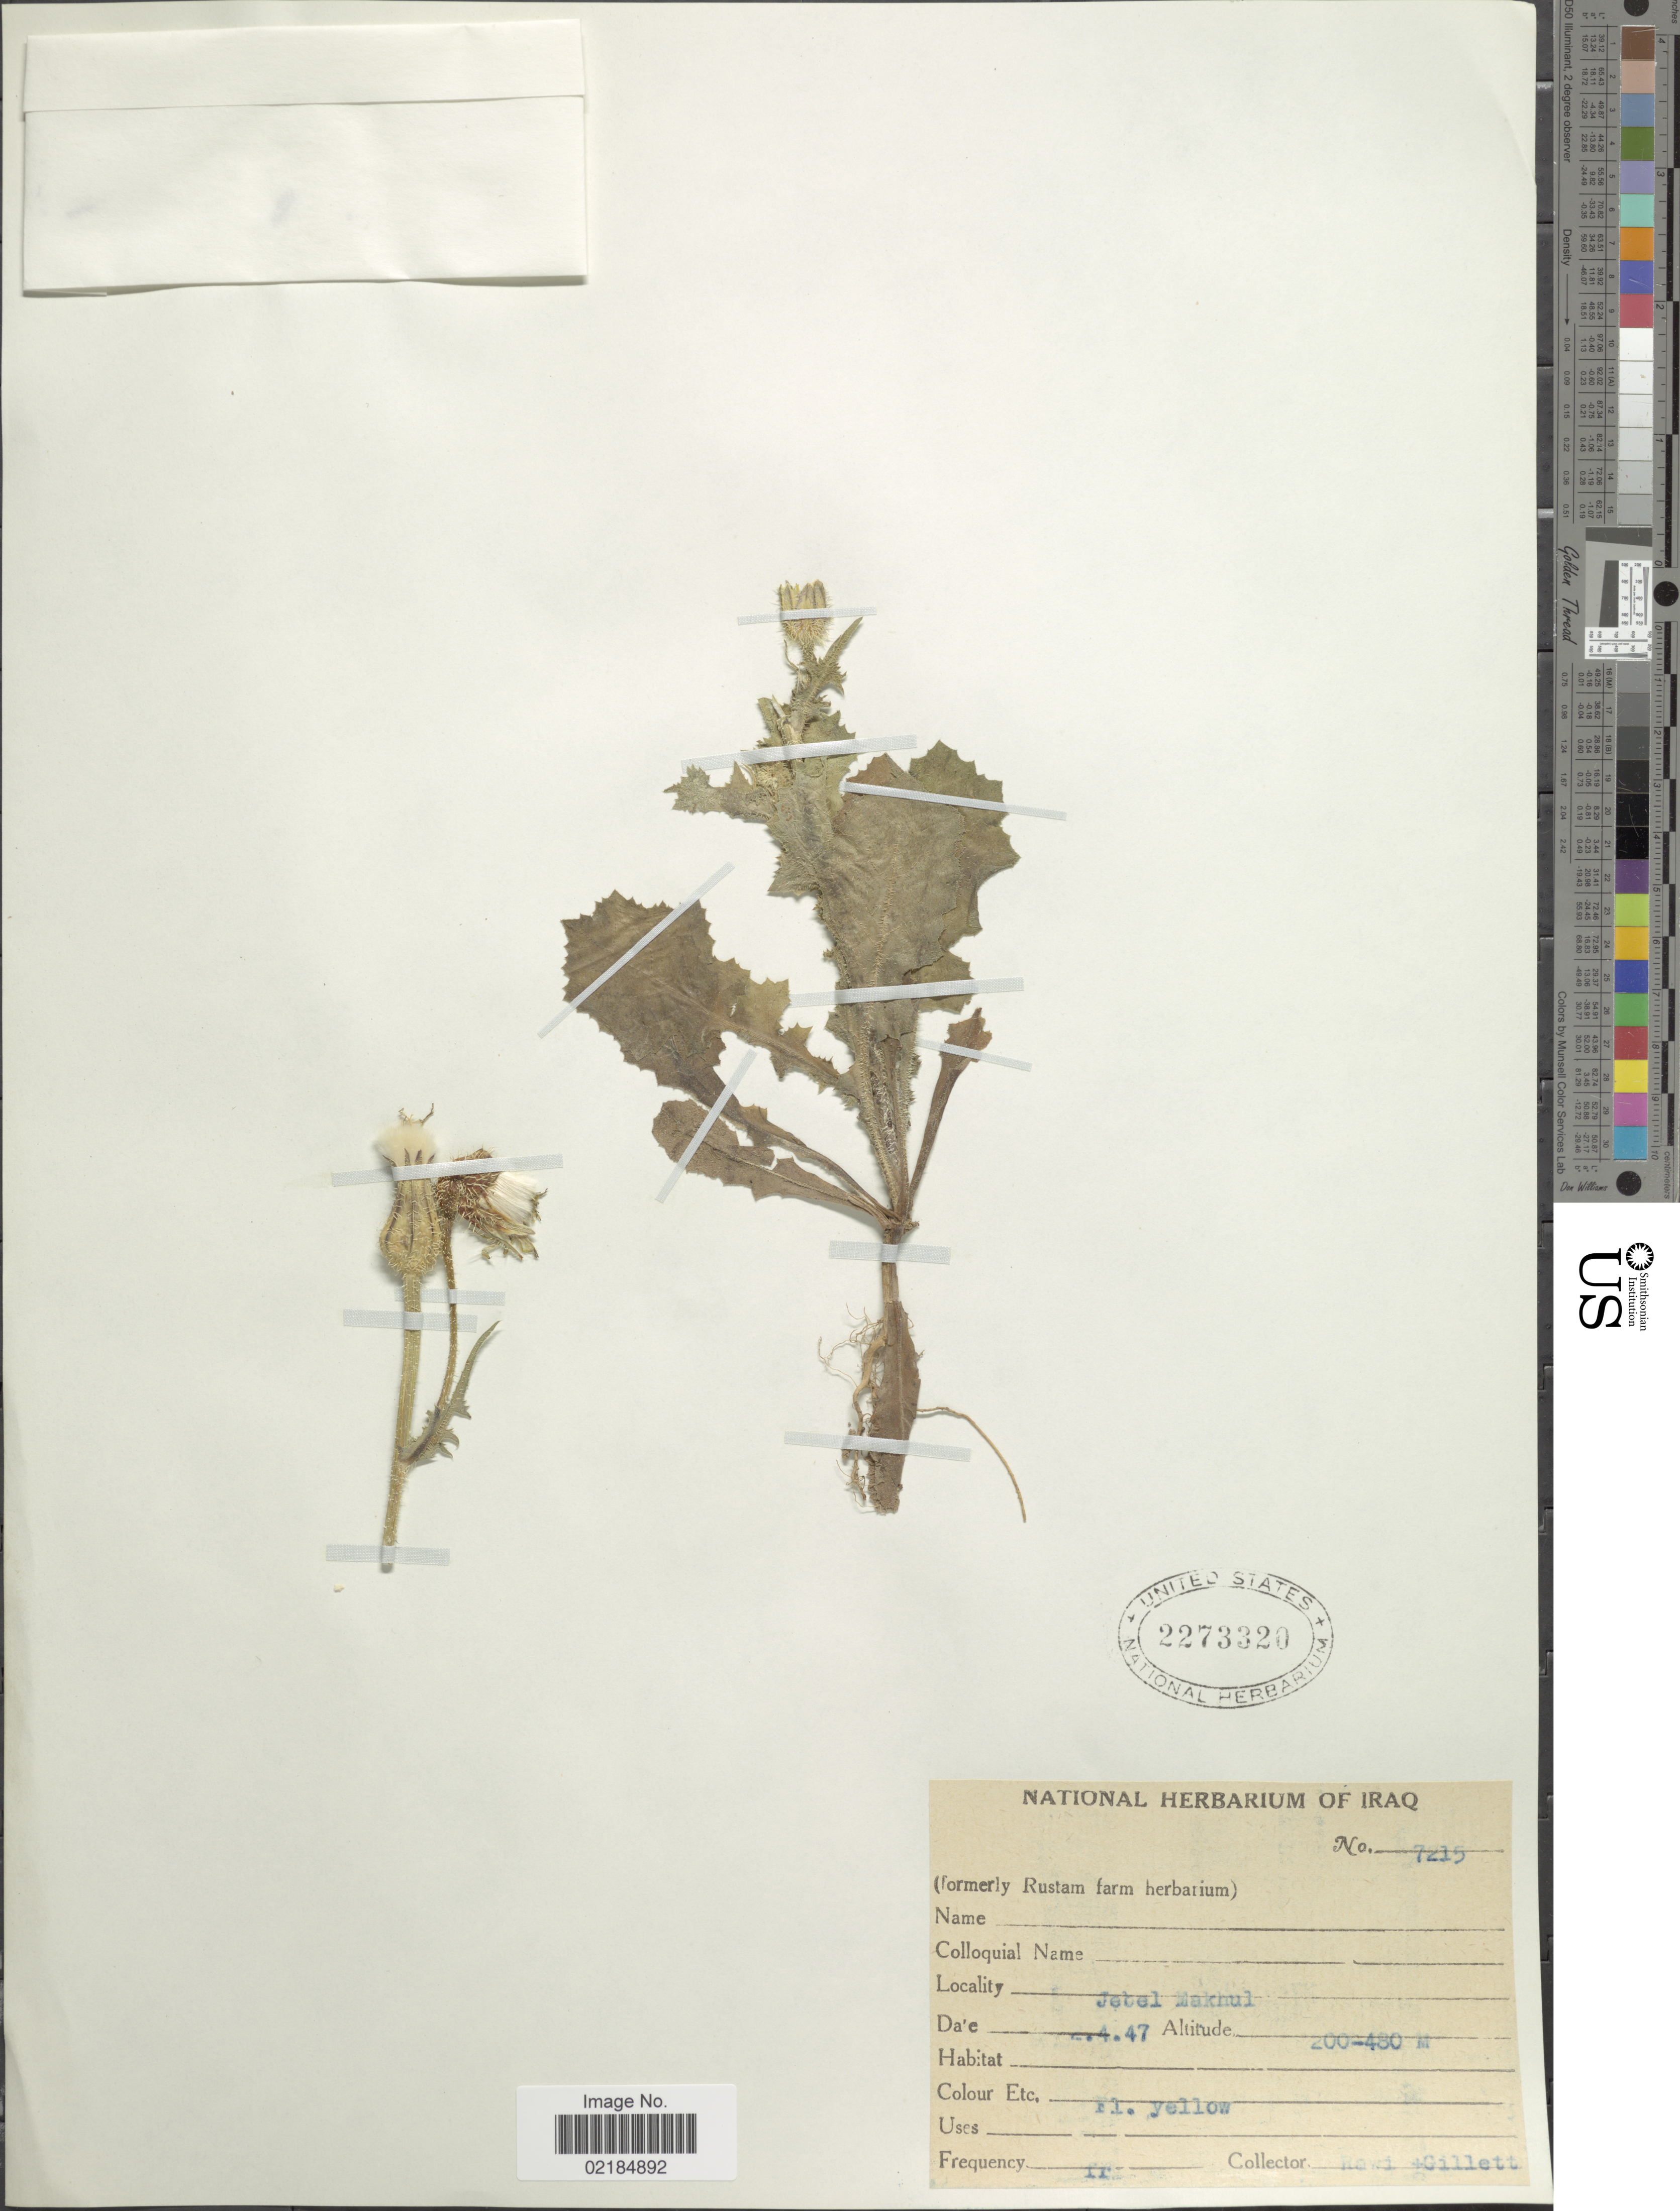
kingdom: Plantae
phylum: Tracheophyta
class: Magnoliopsida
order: Asterales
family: Asteraceae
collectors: -. Rawi & Gillett, --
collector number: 7215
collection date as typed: Transcribed d/m/y: 2/4/47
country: Iraq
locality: Jebel Makhul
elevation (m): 200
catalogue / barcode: US 2273320